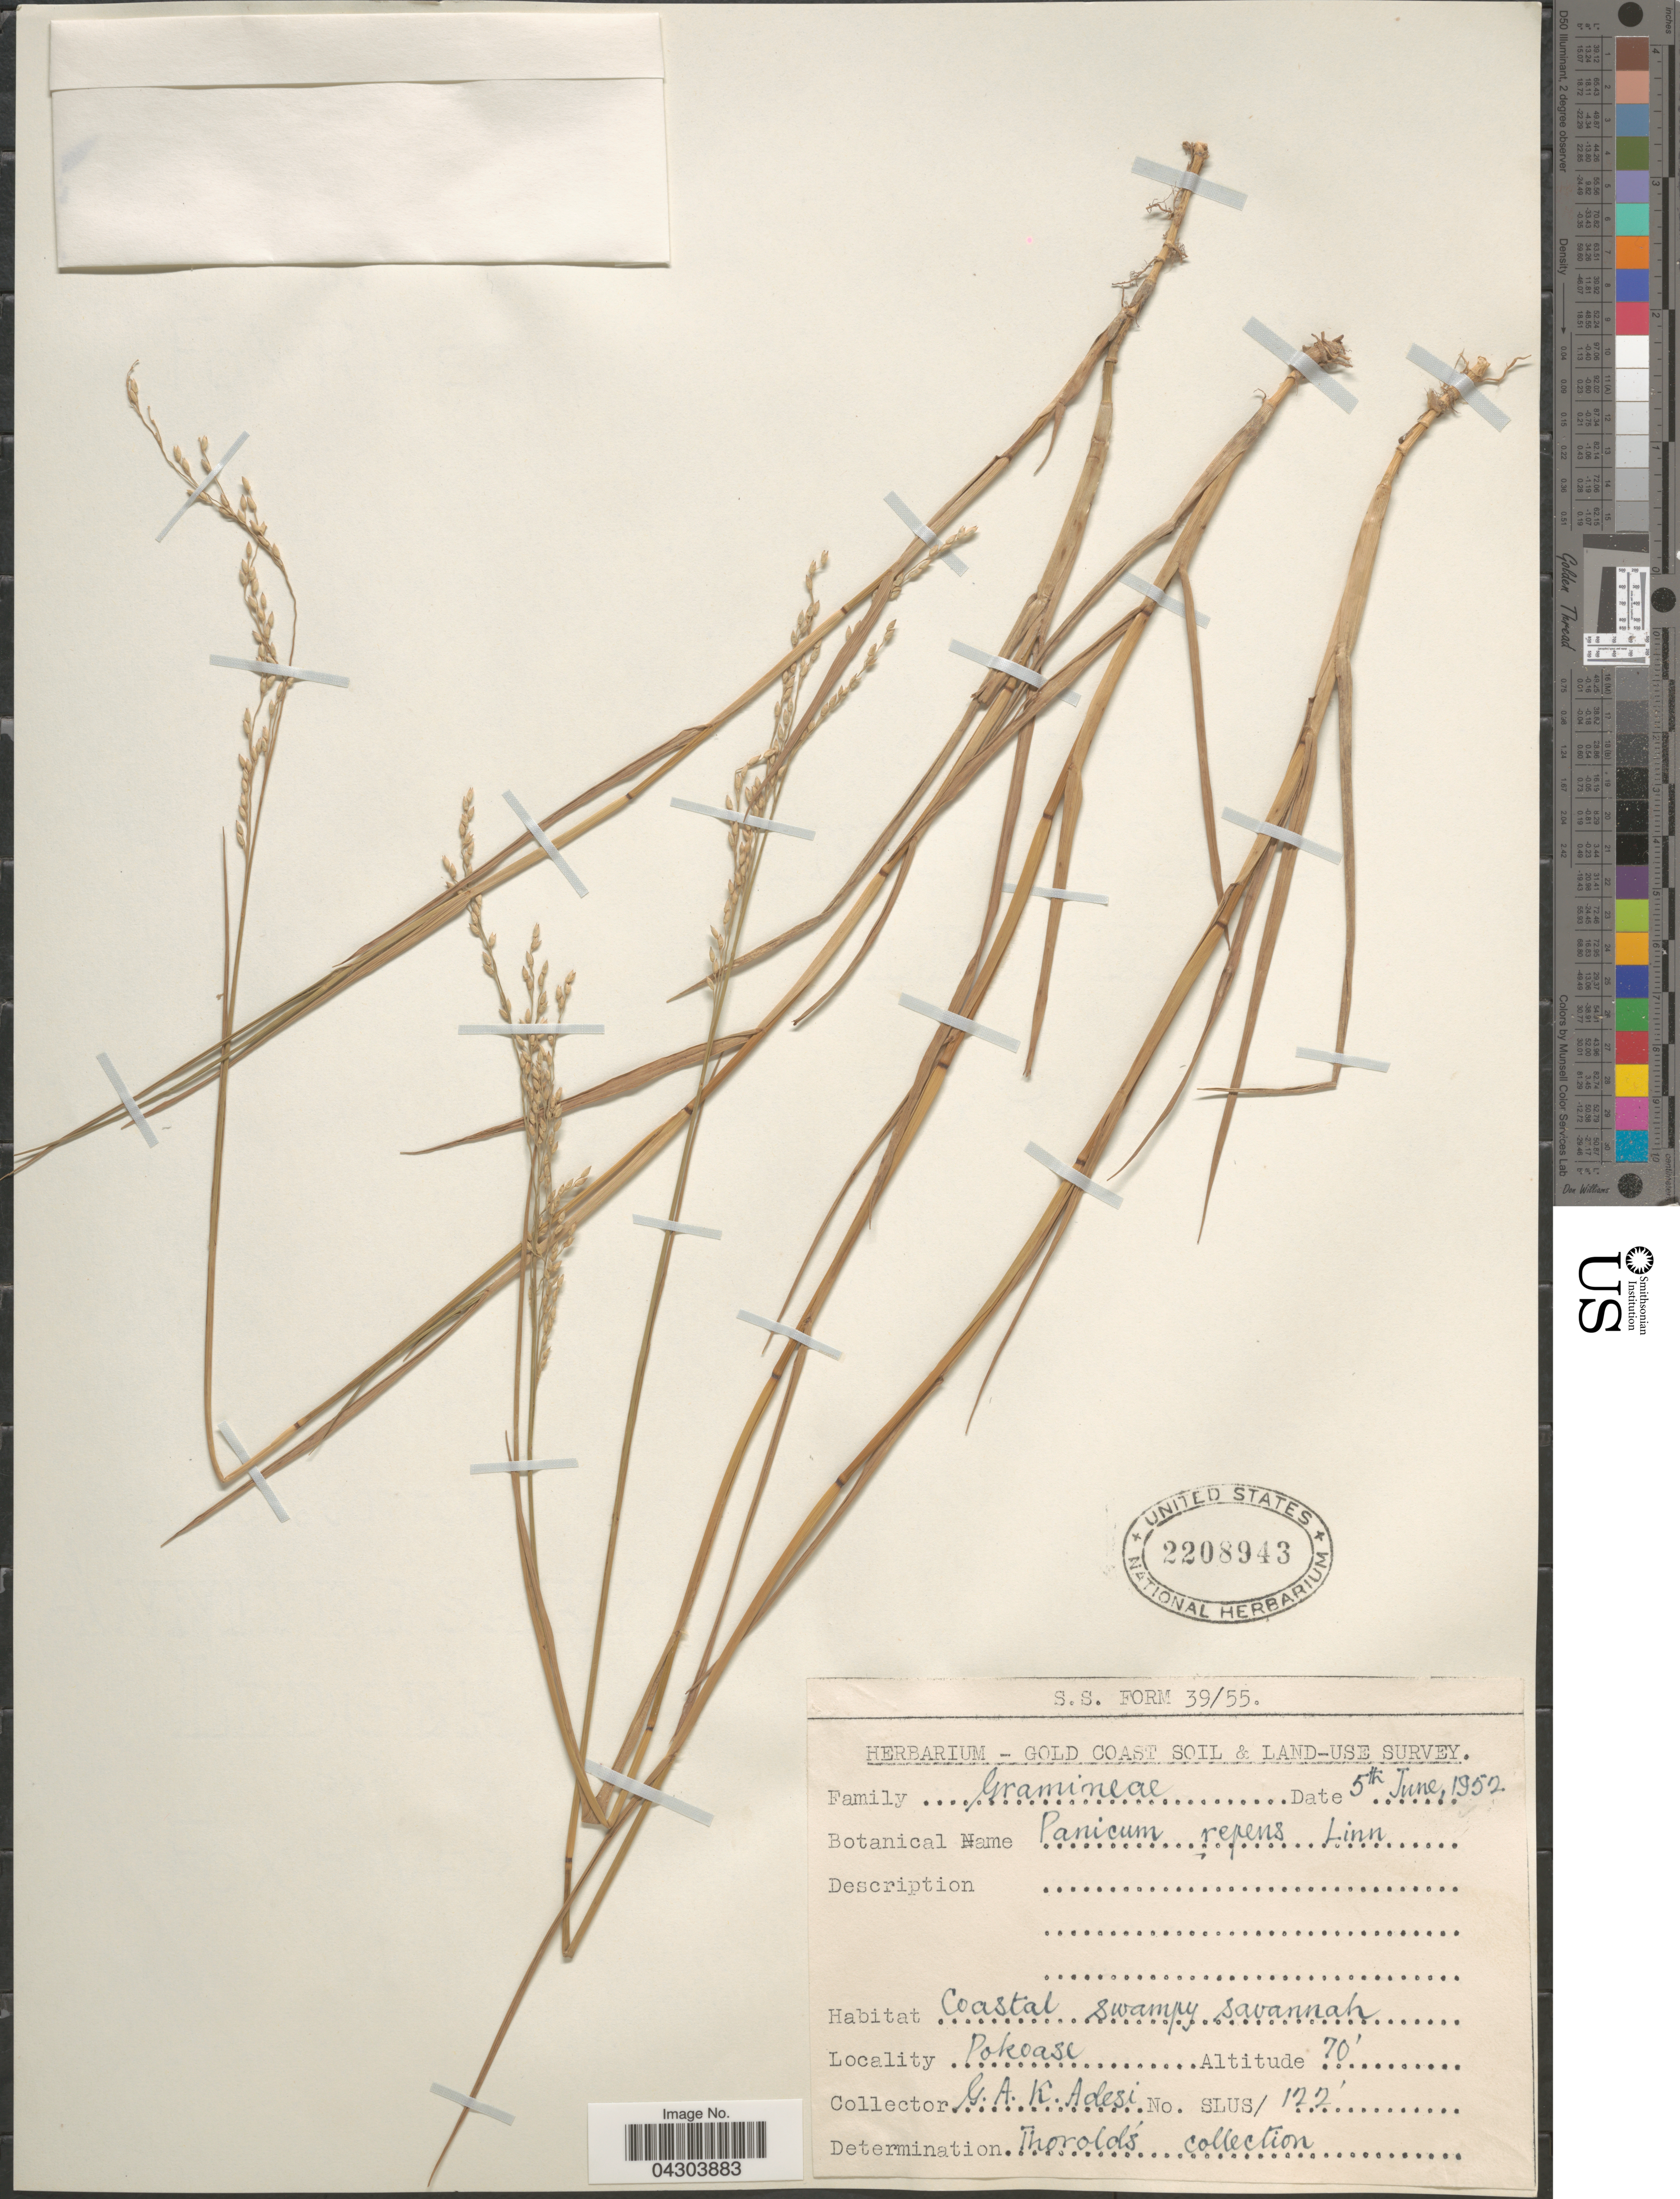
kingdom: Plantae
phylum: Tracheophyta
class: Liliopsida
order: Poales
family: Poaceae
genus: Panicum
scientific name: Panicum repens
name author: L.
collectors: G. A. K. Adesi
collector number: SLUS/122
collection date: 1952-06-05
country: Ghana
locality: Gold Coast Soil & Land-Use Survey. Pokoase.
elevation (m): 21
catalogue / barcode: US 2208943